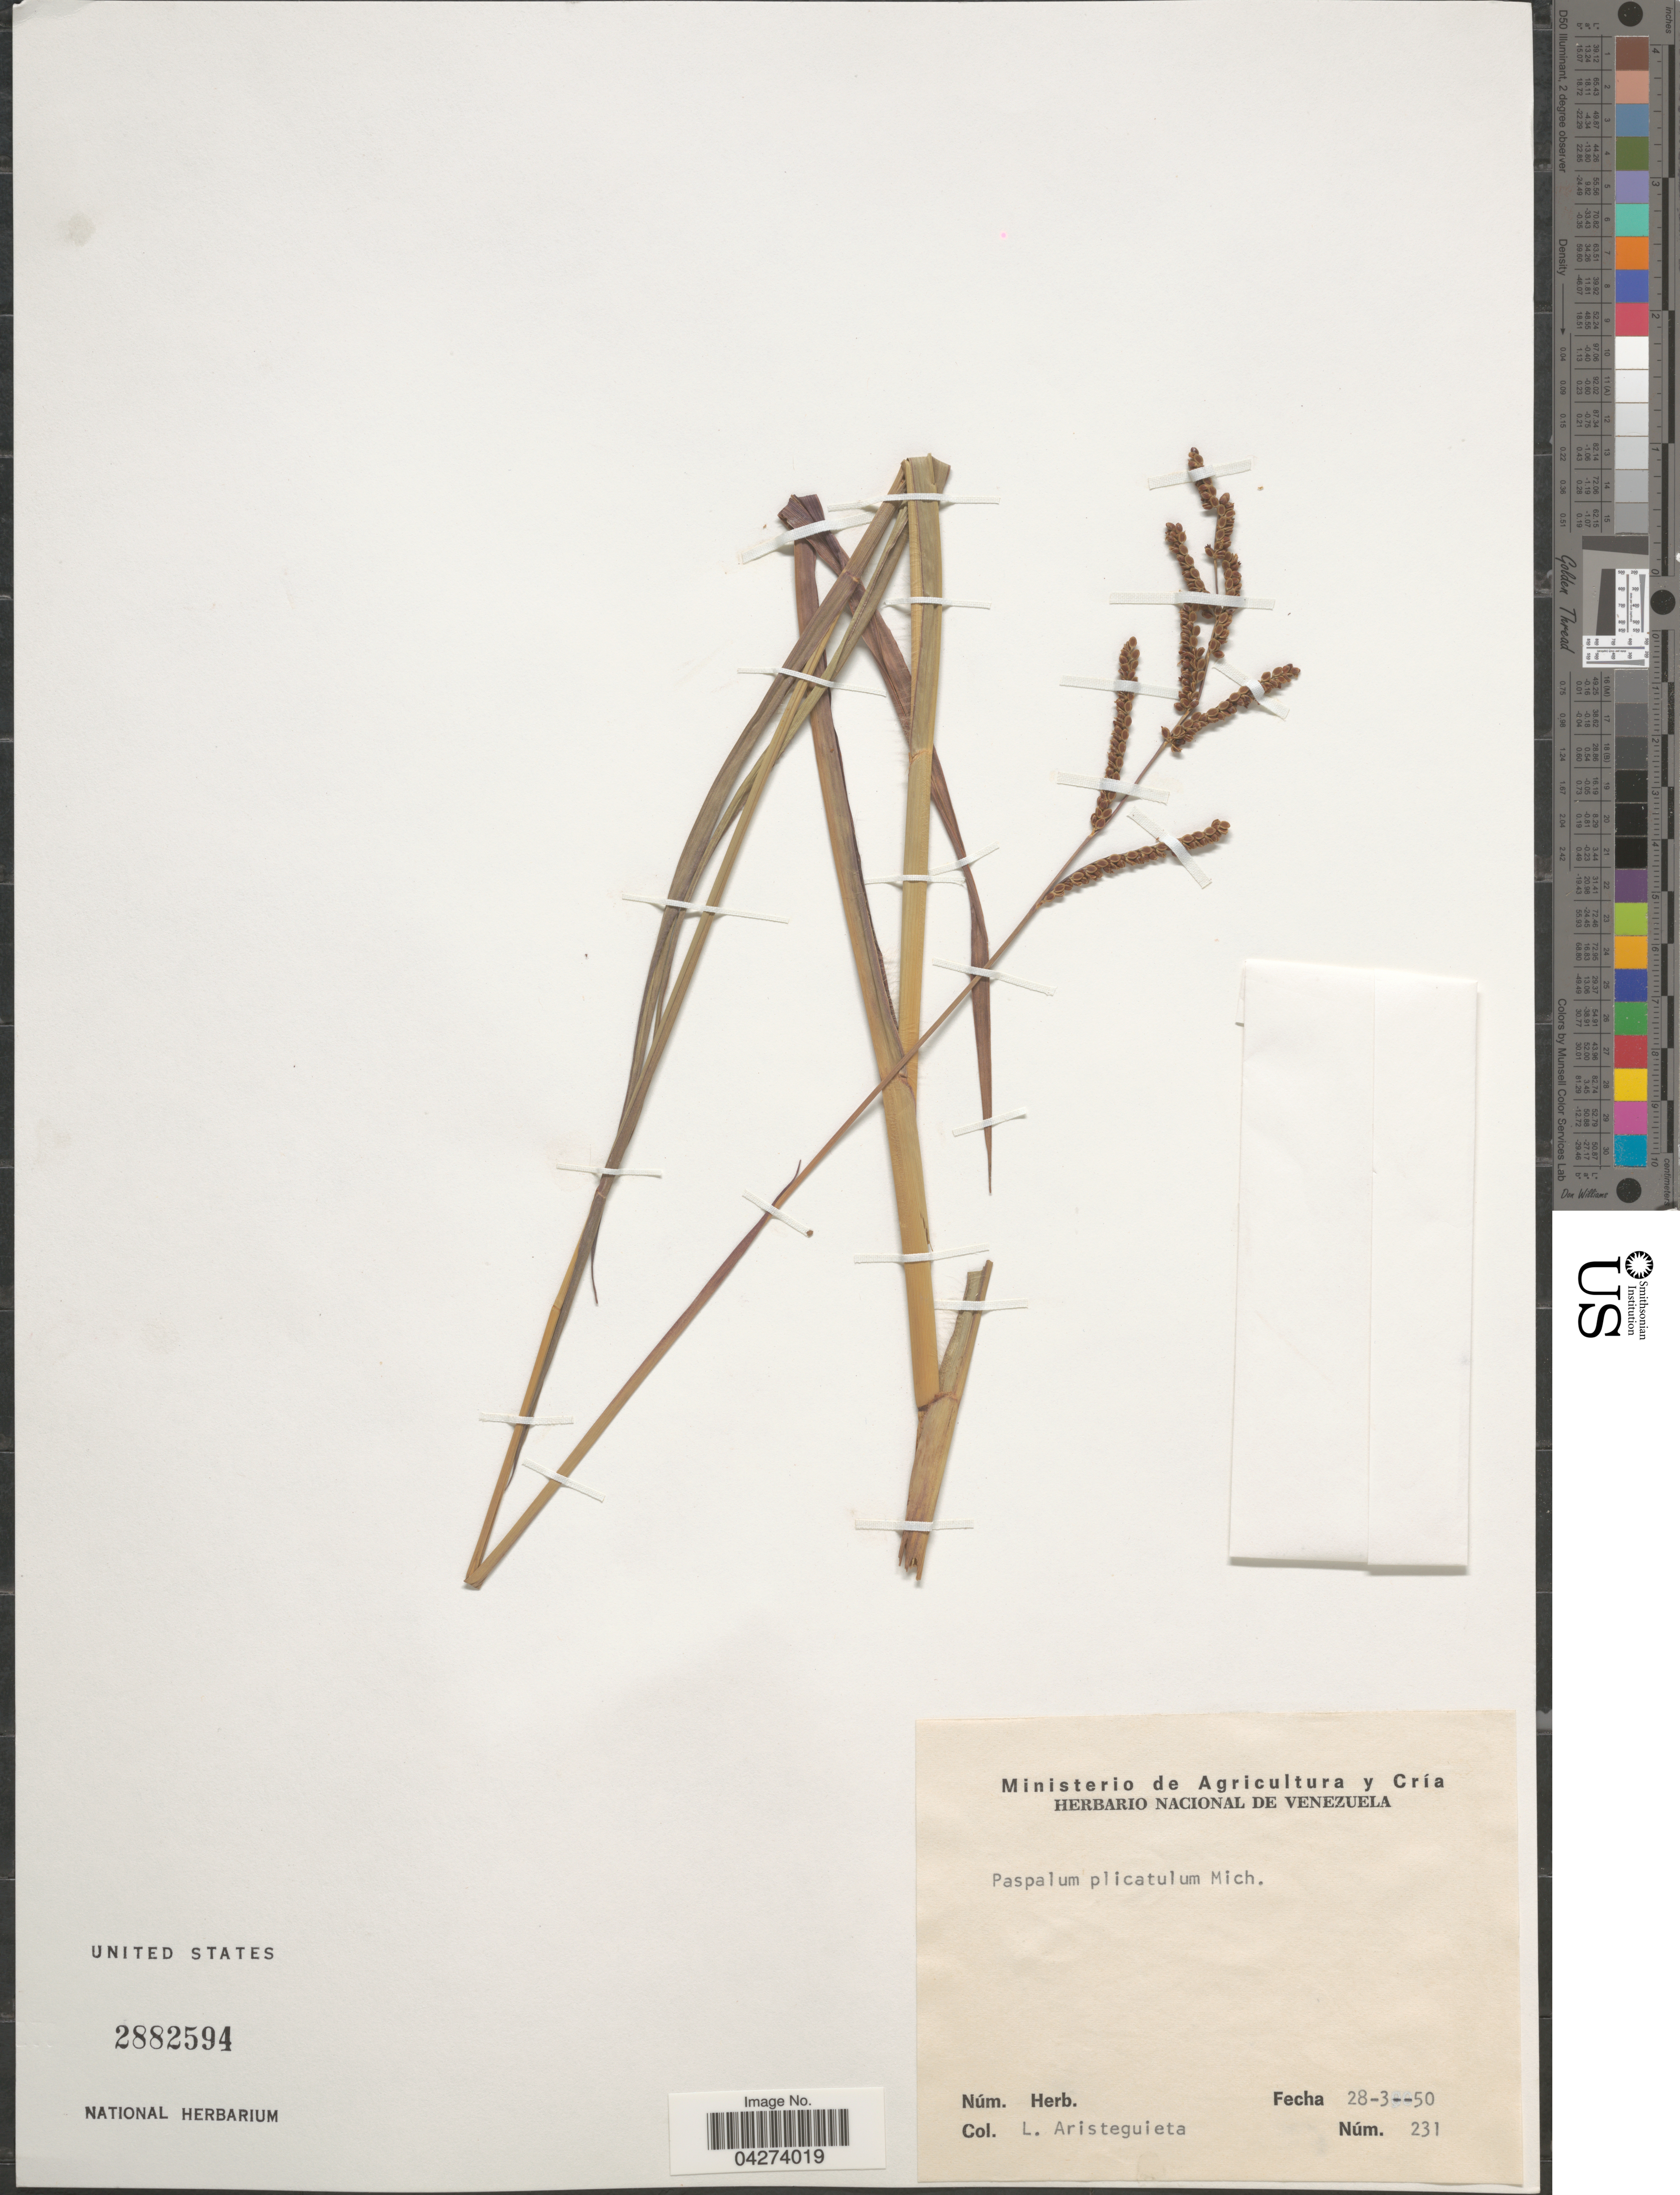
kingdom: Plantae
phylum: Tracheophyta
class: Liliopsida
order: Poales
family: Poaceae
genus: Paspalum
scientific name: Paspalum plicatulum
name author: Michx.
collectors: L. Aristeguieta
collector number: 231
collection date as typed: Transcribed d/m/y: 28/3/50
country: Venezuela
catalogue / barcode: US 2882594